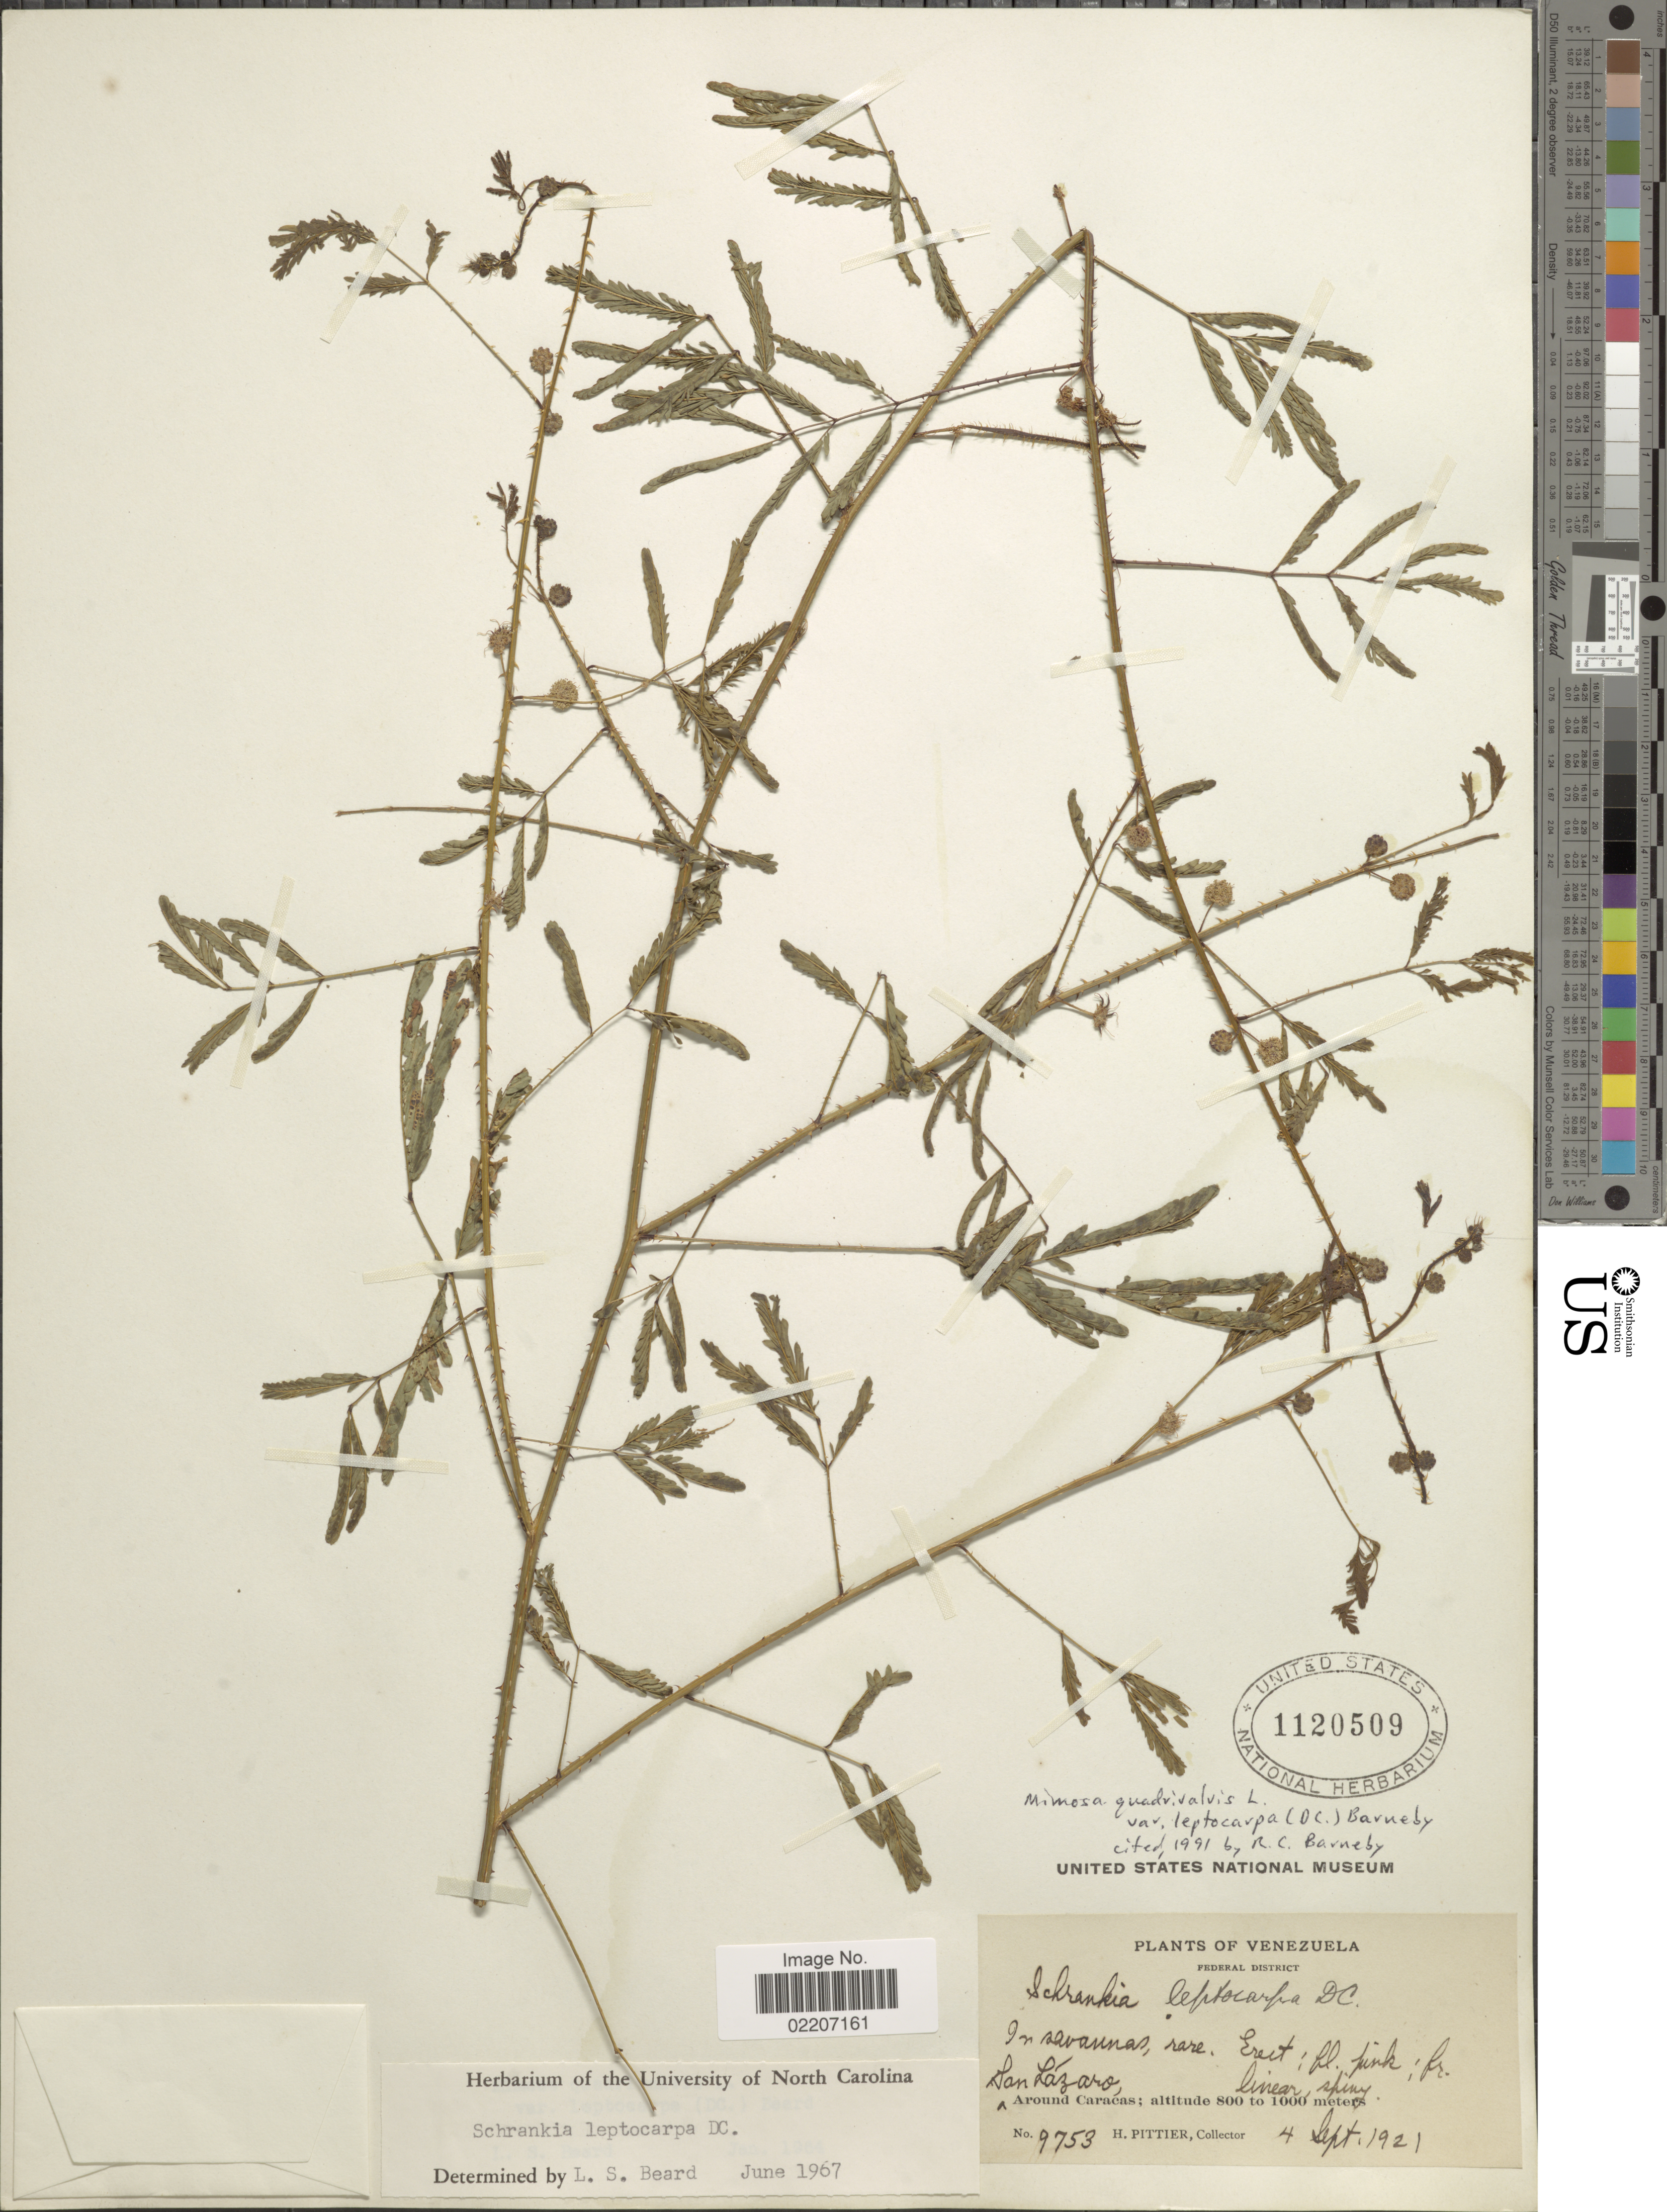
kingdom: Plantae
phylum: Tracheophyta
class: Magnoliopsida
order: Fabales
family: Fabaceae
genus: Mimosa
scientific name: Mimosa candollei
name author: R. Grether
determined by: Strong, Mark T., (BOT), Smithsonian Institution - National Museum of Natural History (UNITED STATES)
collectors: H. F. Pittier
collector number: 9753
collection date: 1921-09-04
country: Venezuela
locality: Federal District, San Lazaro, Around Caracas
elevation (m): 800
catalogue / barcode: US 1120509